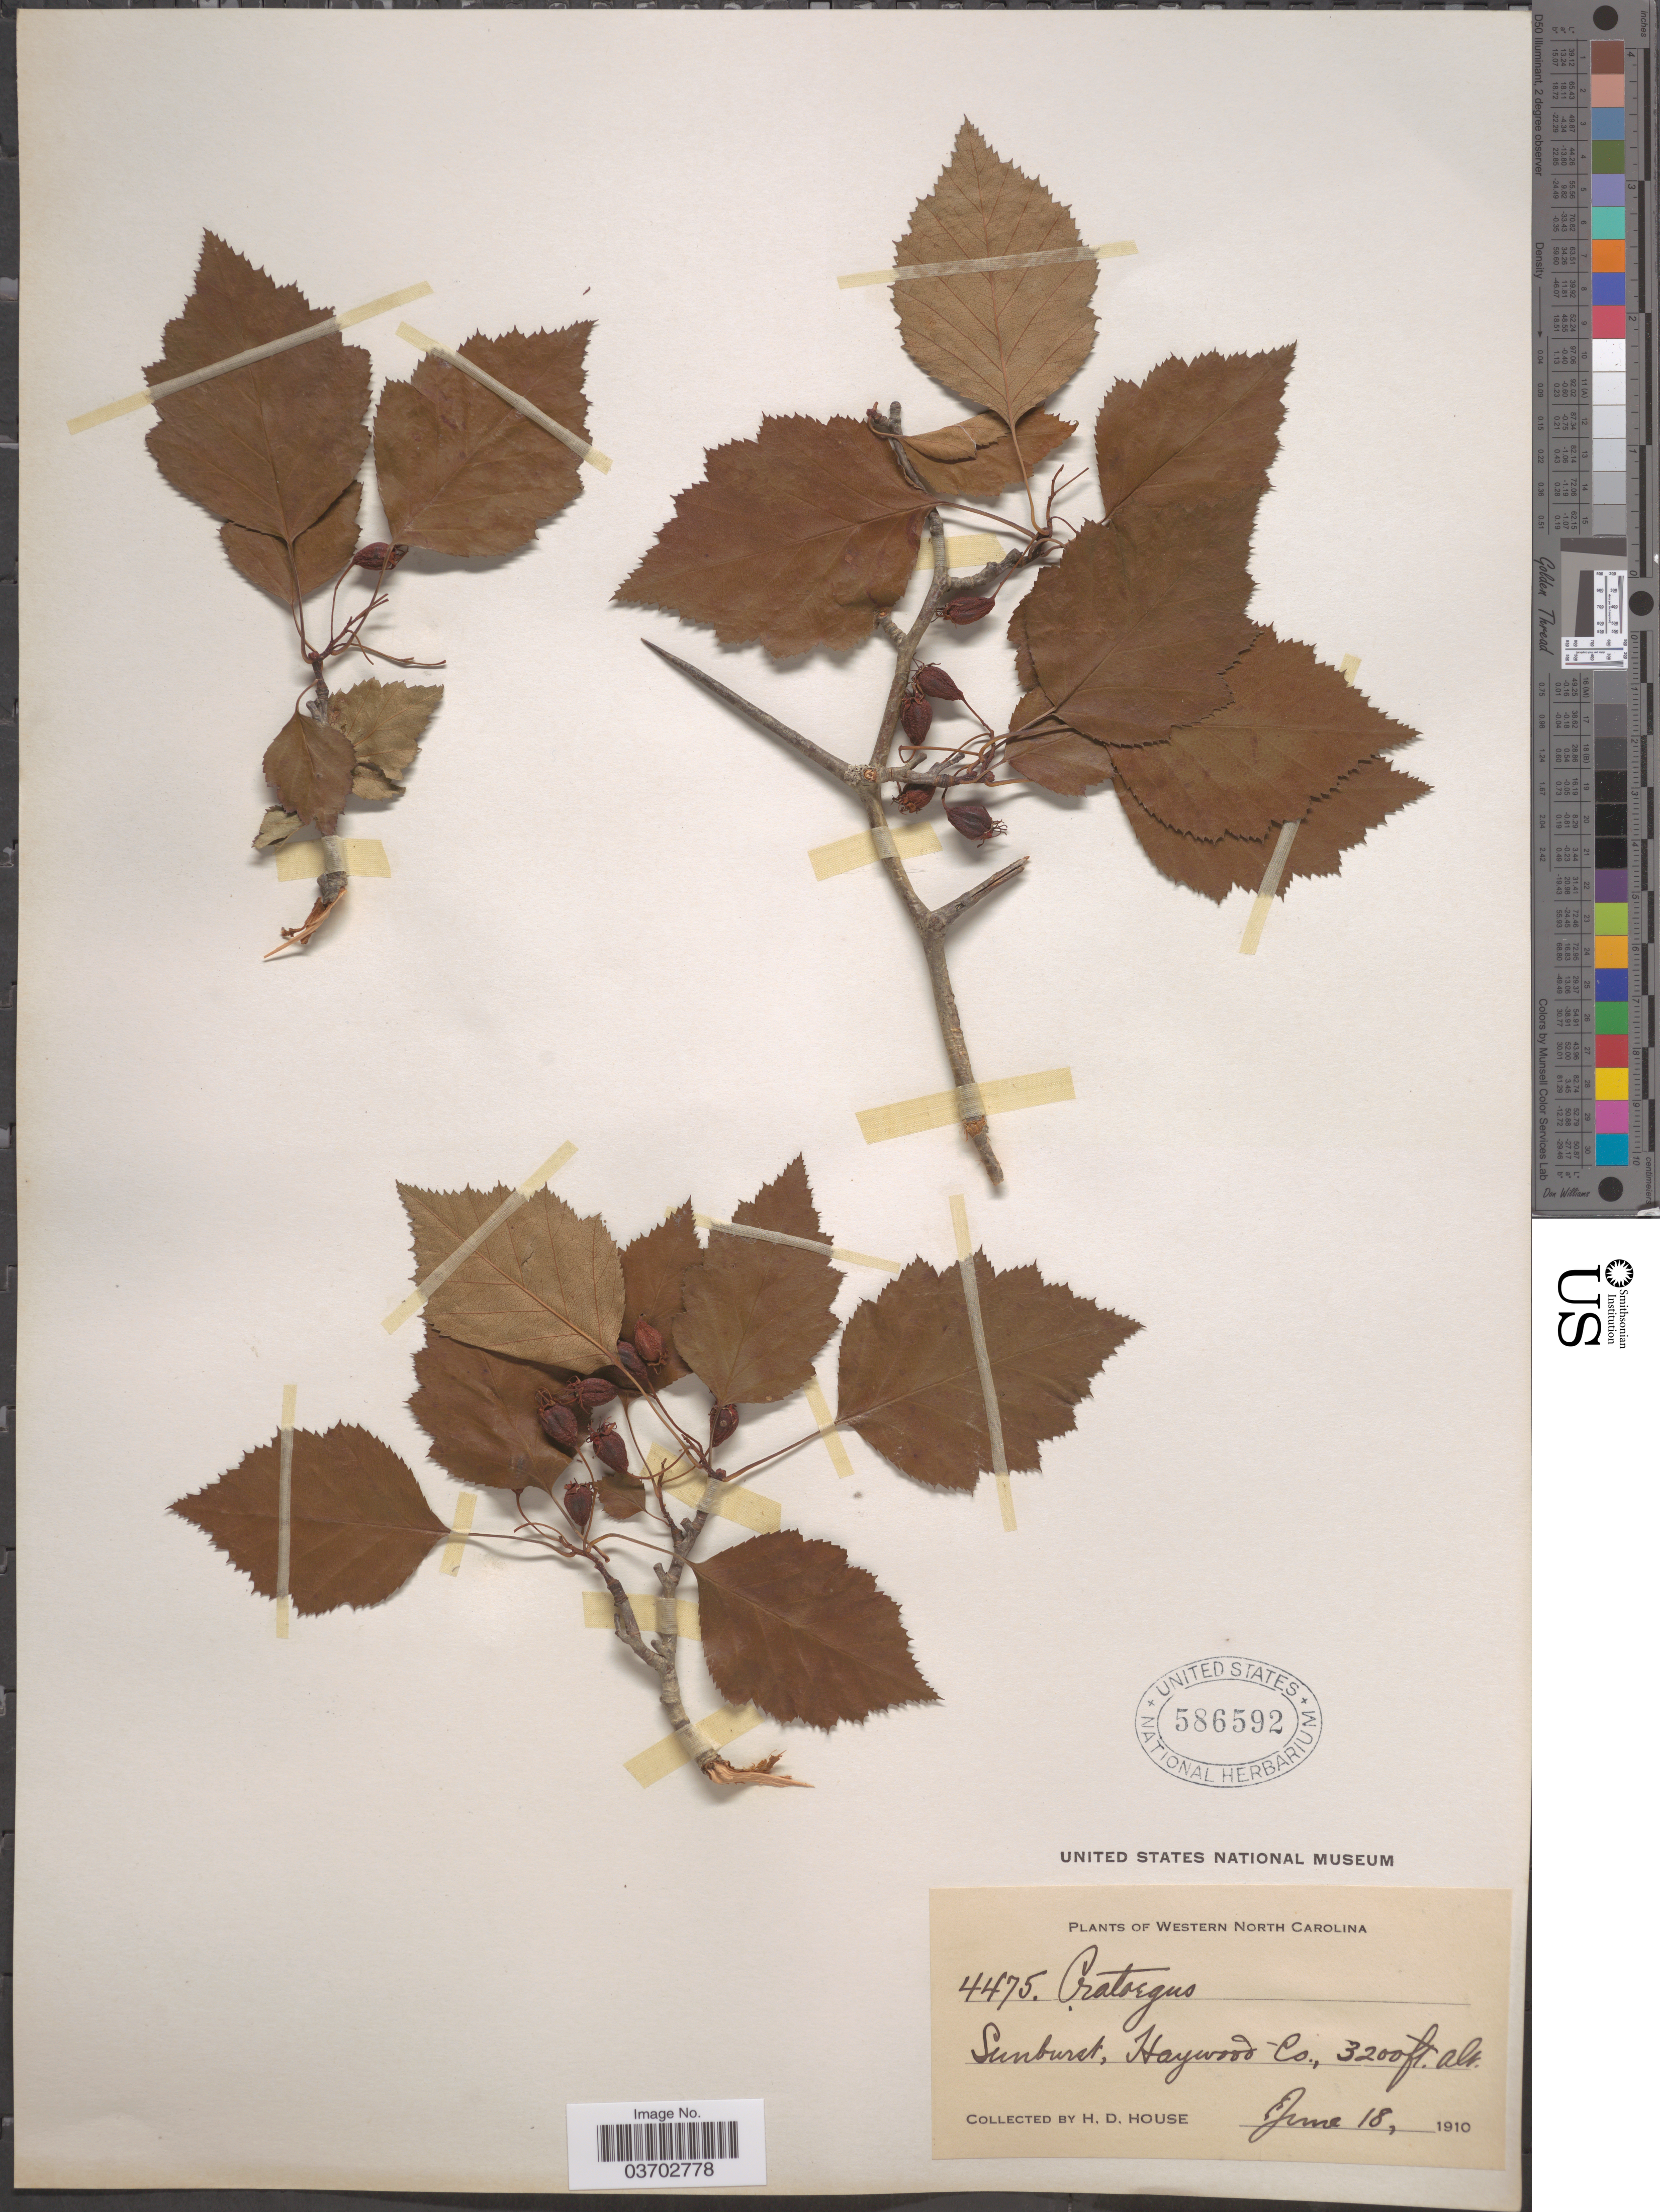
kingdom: Plantae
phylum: Tracheophyta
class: Magnoliopsida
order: Rosales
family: Rosaceae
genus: Crataegus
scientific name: Crataegus sp.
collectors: H. D. House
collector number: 4475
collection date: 1910-06-18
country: United States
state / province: North Carolina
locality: Western North Carolina. Sunburst, Haywood Co.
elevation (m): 975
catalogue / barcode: US 586592